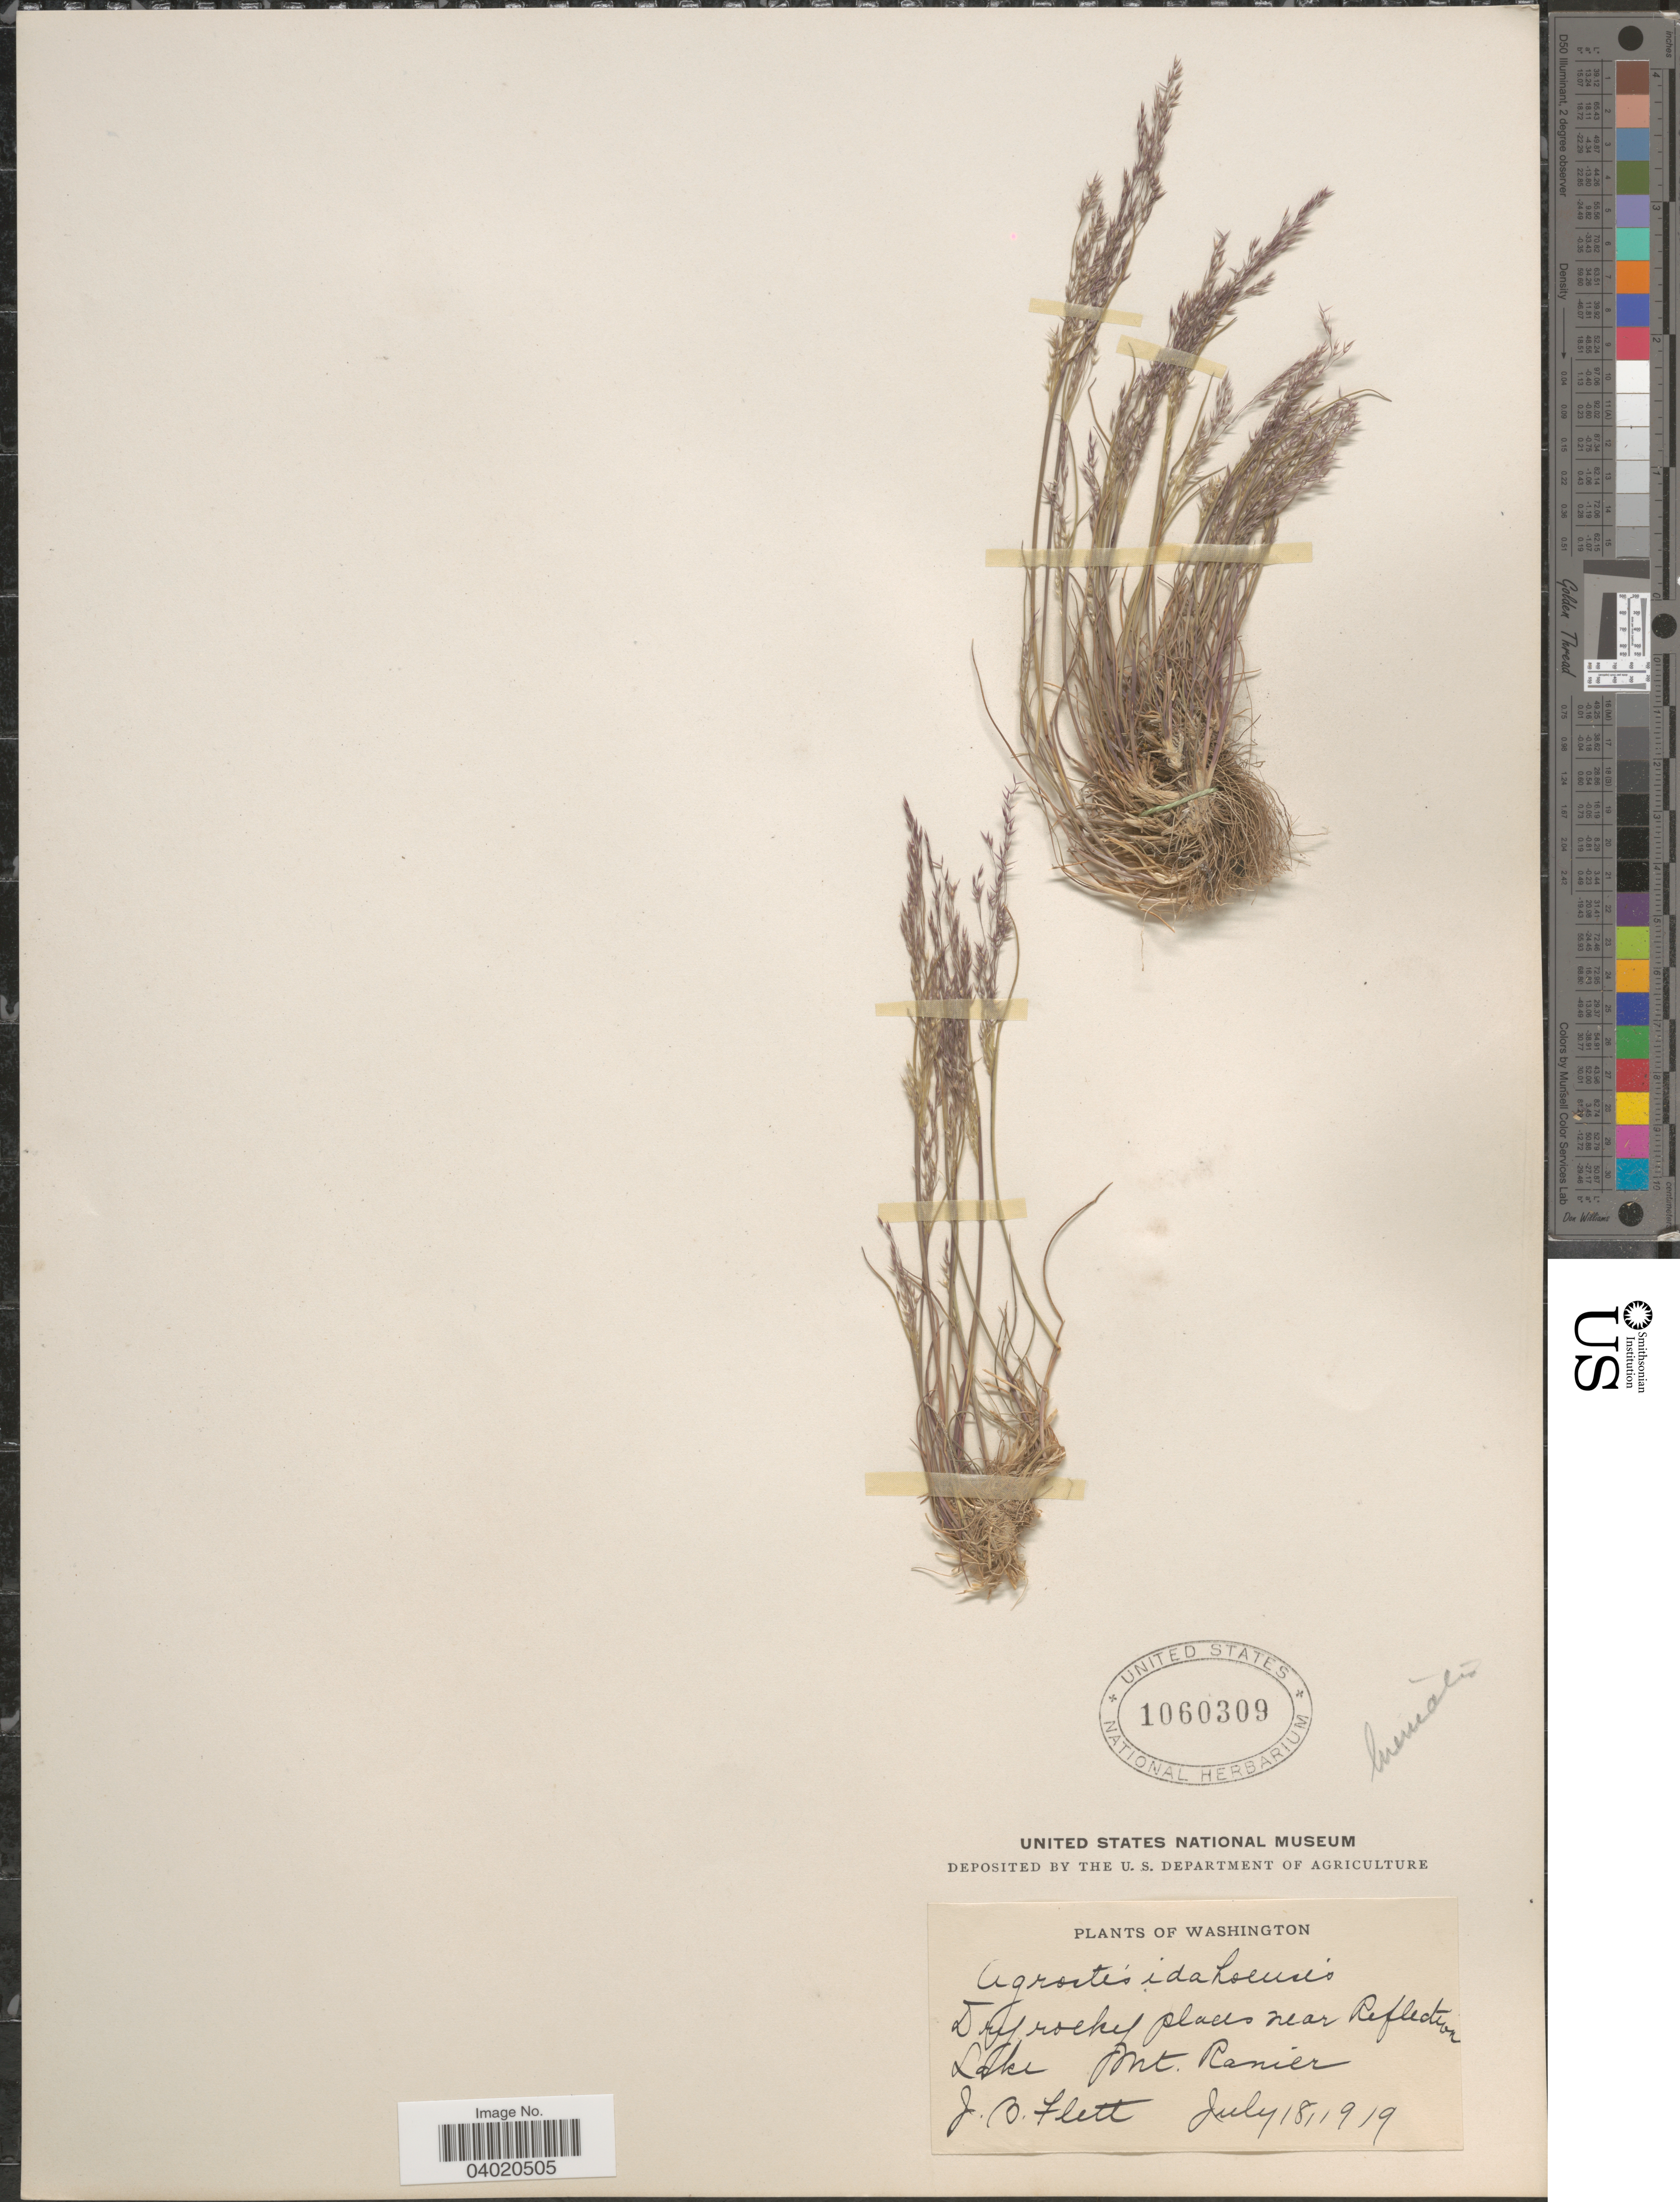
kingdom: Plantae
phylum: Tracheophyta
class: Liliopsida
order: Poales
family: Poaceae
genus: Agrostis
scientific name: Agrostis idahoensis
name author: Nash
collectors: J. Flett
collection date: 1919-07-18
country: United States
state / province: Washington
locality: Dry rocky places near Reflector Lake. Mt. Ranier.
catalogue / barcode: US 1060309